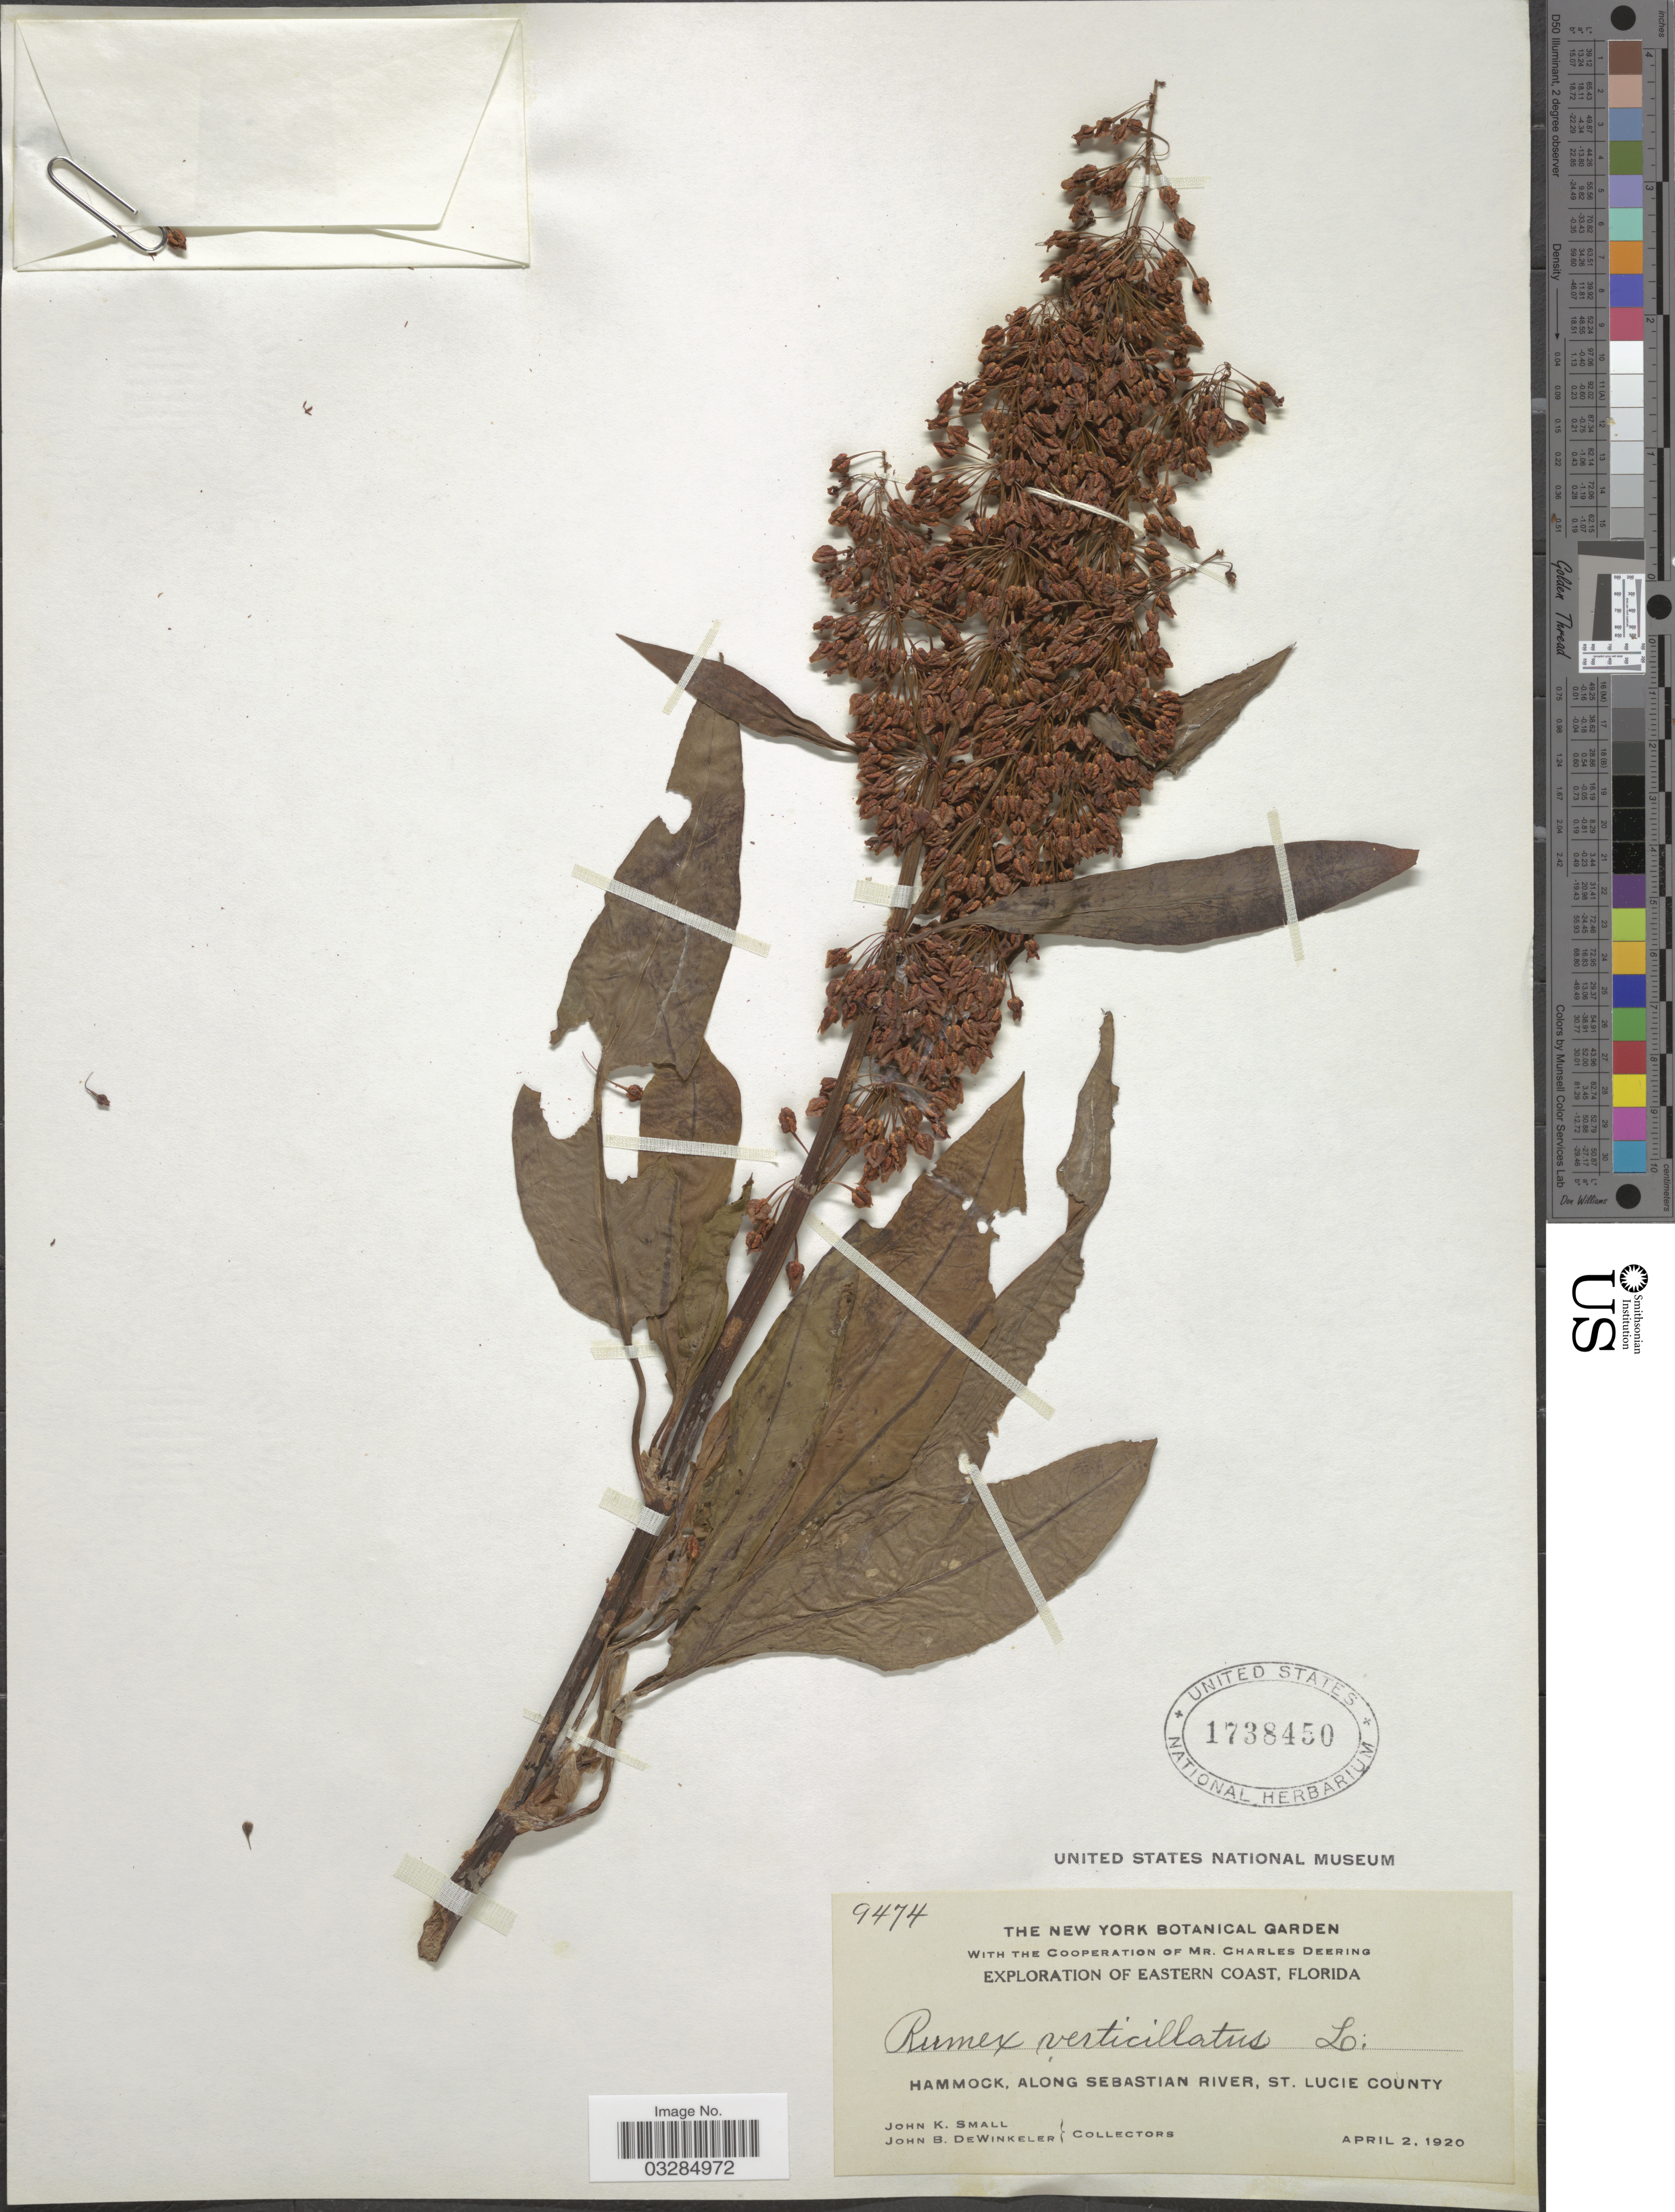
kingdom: Plantae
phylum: Tracheophyta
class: Magnoliopsida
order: Caryophyllales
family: Polygonaceae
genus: Rumex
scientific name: Rumex verticillatus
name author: L.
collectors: J. K. Small & J. B. Dewinkeler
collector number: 9474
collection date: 1920-04-02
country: United States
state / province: Florida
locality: Eastern Coast. Hammock, along Sebastian River, St. Lucie County.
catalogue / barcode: US 1738450